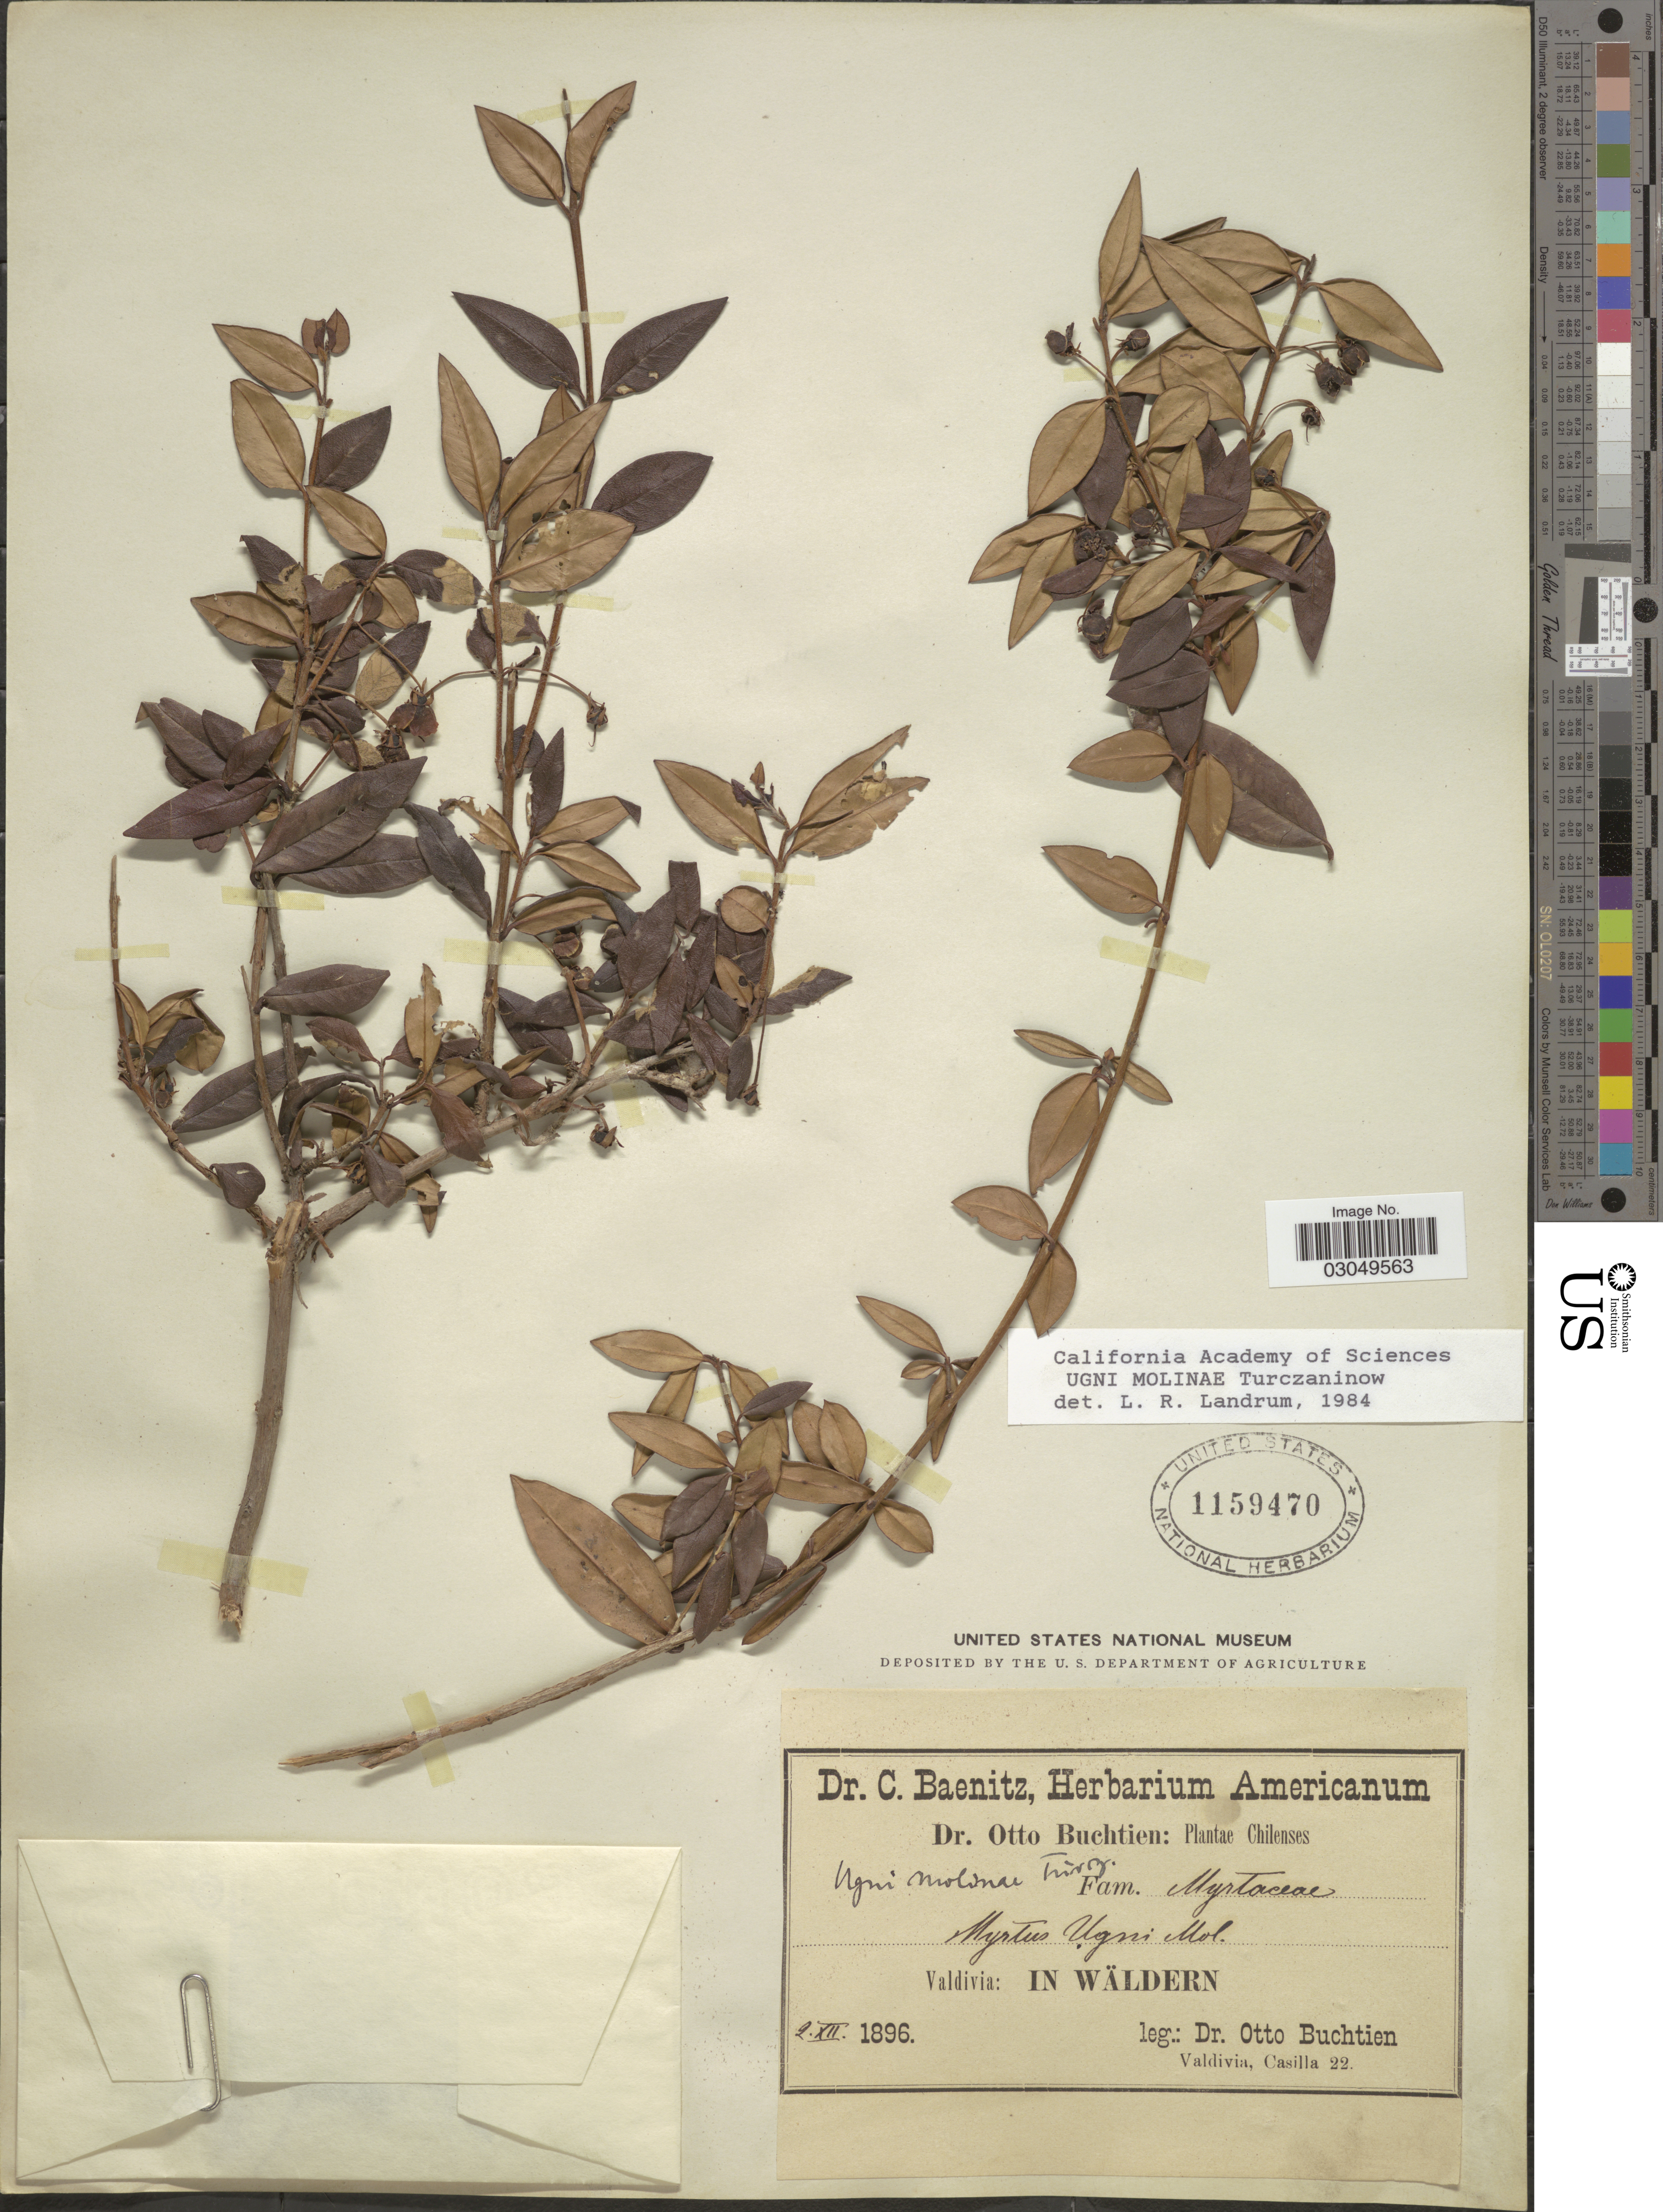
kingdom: Plantae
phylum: Tracheophyta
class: Magnoliopsida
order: Myrtales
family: Myrtaceae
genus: Ugni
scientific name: Ugni molinae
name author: Turcz.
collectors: O. Buchtien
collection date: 1896-12-02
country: Chile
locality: Valdivia: In Wäldern.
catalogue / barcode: US 1159470